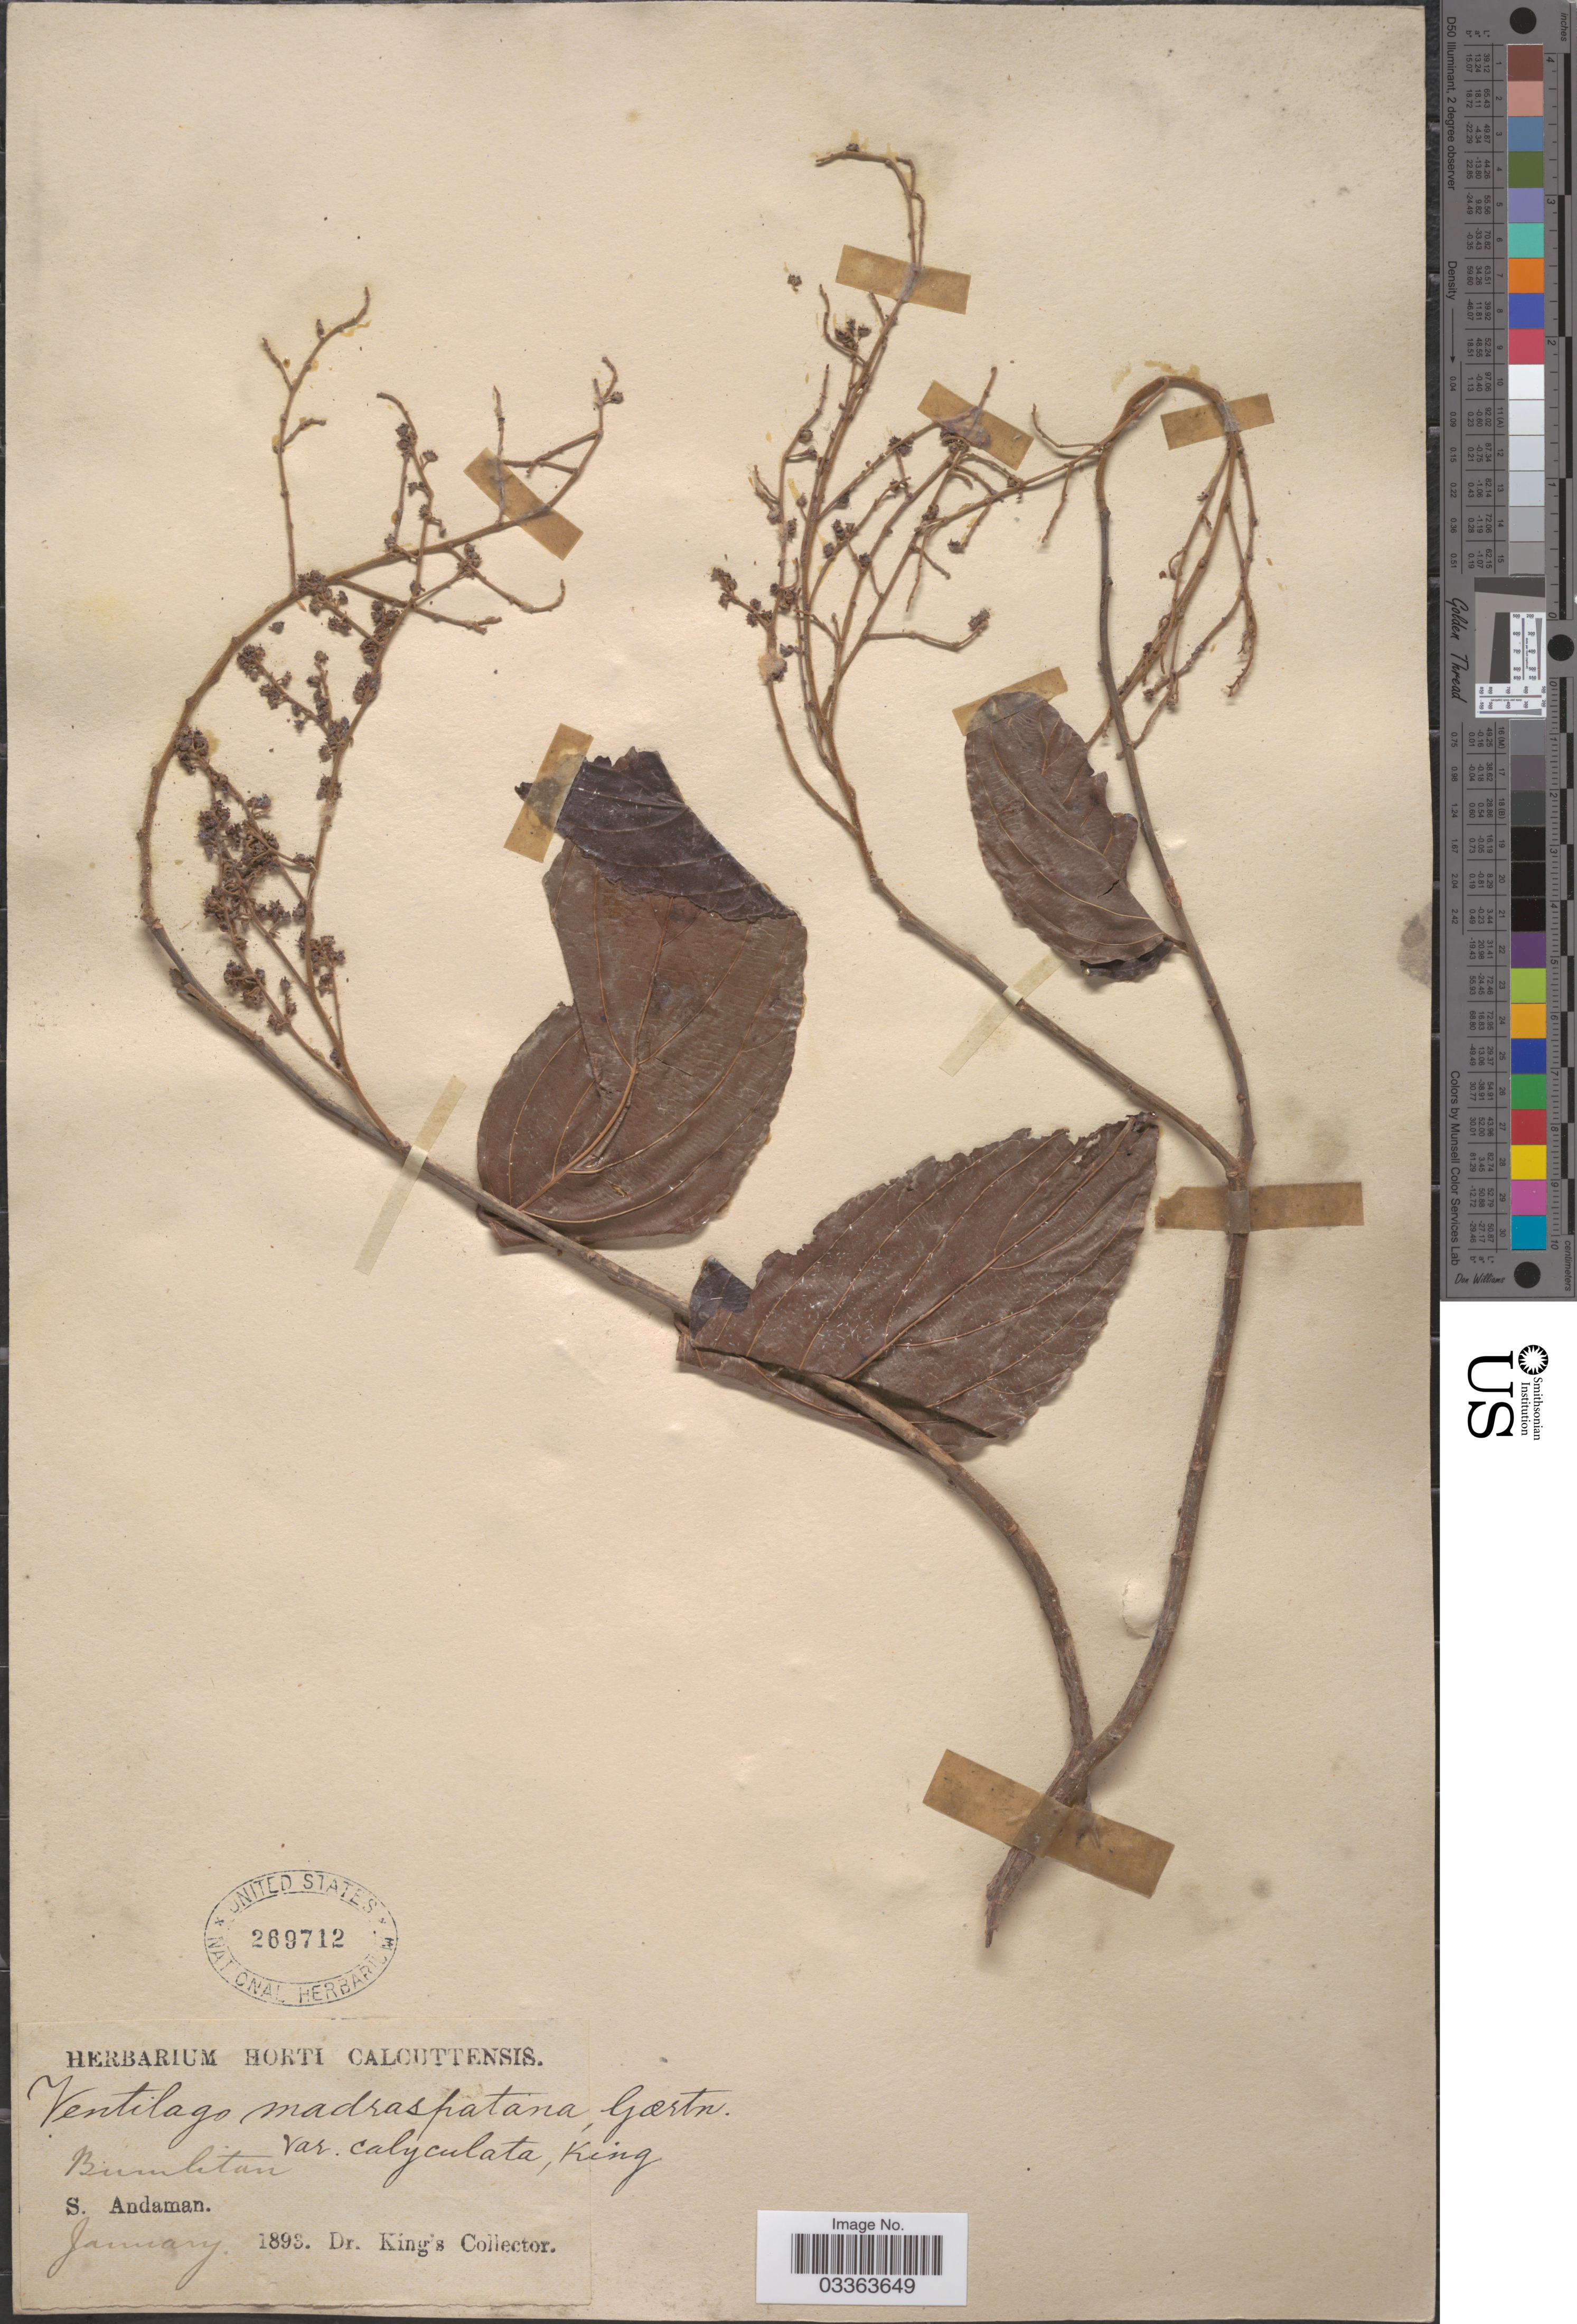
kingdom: Plantae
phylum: Tracheophyta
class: Magnoliopsida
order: Rosales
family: Rhamnaceae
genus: Ventilago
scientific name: Ventilago madraspatana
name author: Gaertn.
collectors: Dr. King's collector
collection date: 1893-01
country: India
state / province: Andaman and Nicobar Islands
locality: S. Andaman. Bumlitan [unsure placement].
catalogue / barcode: US 269712